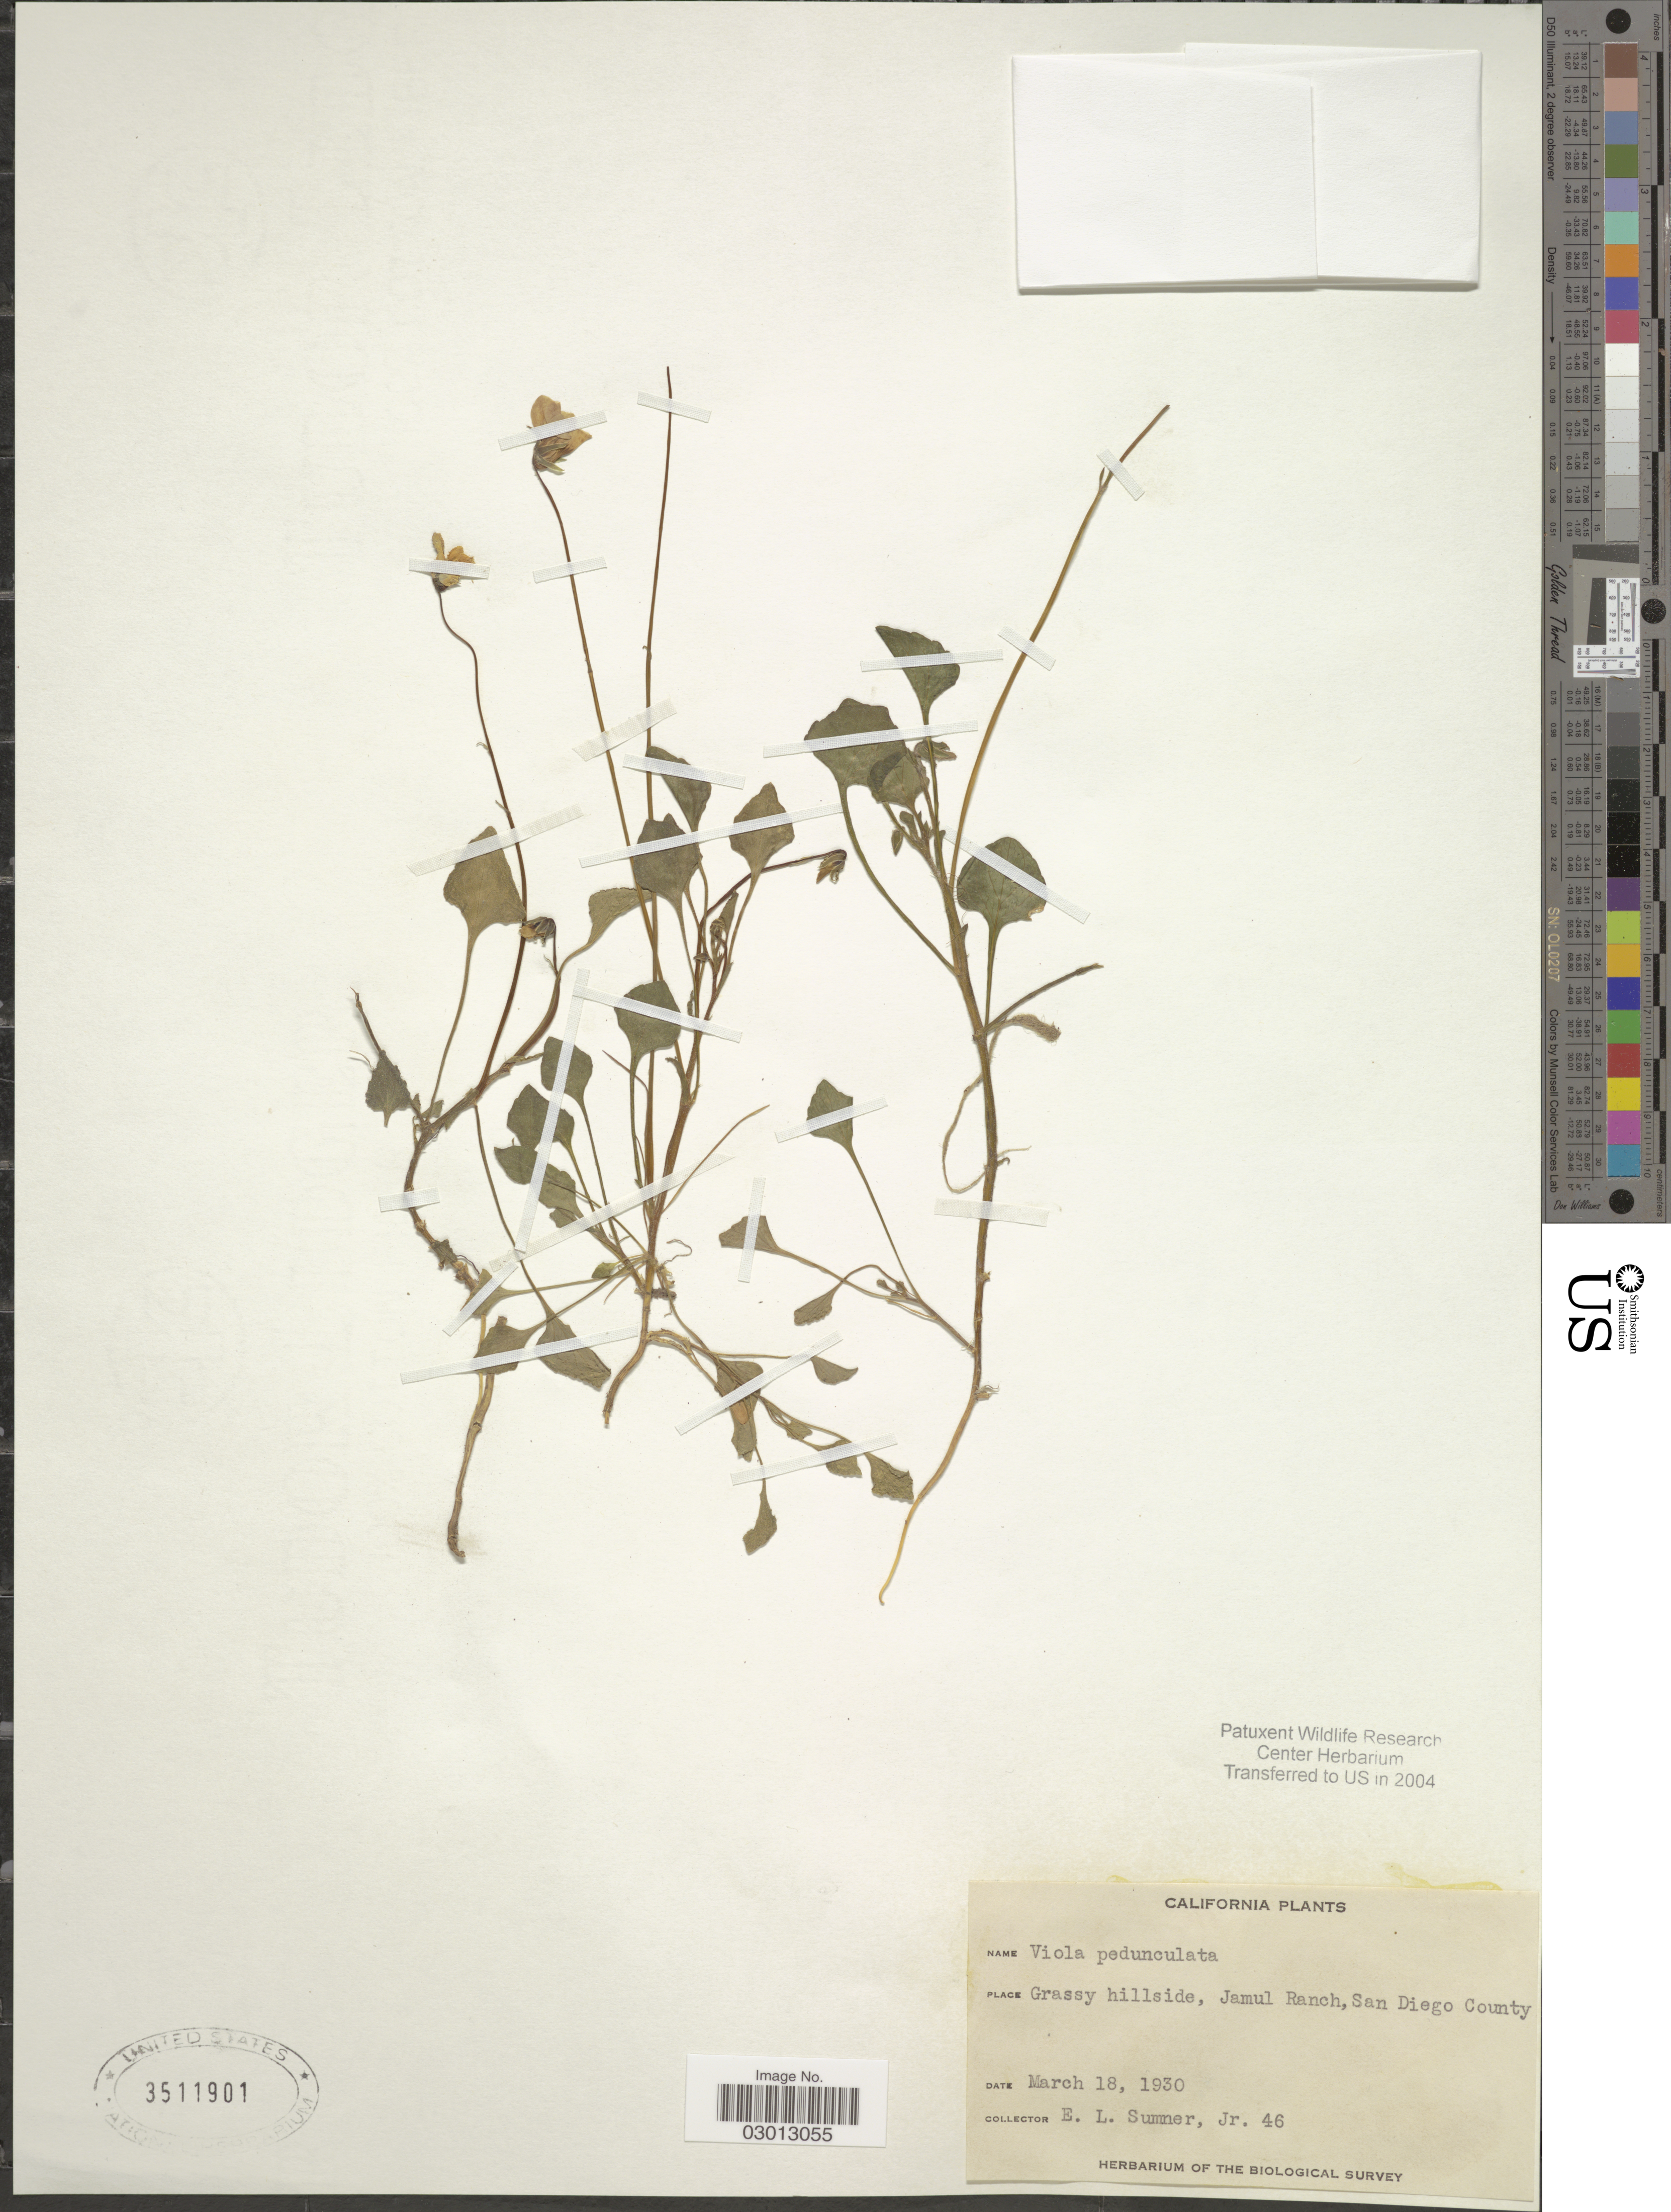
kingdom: Plantae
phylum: Tracheophyta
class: Magnoliopsida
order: Malpighiales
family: Violaceae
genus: Viola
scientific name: Viola pedunculata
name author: Torr. & A. Gray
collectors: E. Summer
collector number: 46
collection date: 1930-03-18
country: United States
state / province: California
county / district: San Diego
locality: Grassy hillside, Jamul Ranch, San Diego County.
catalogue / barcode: US 3511901